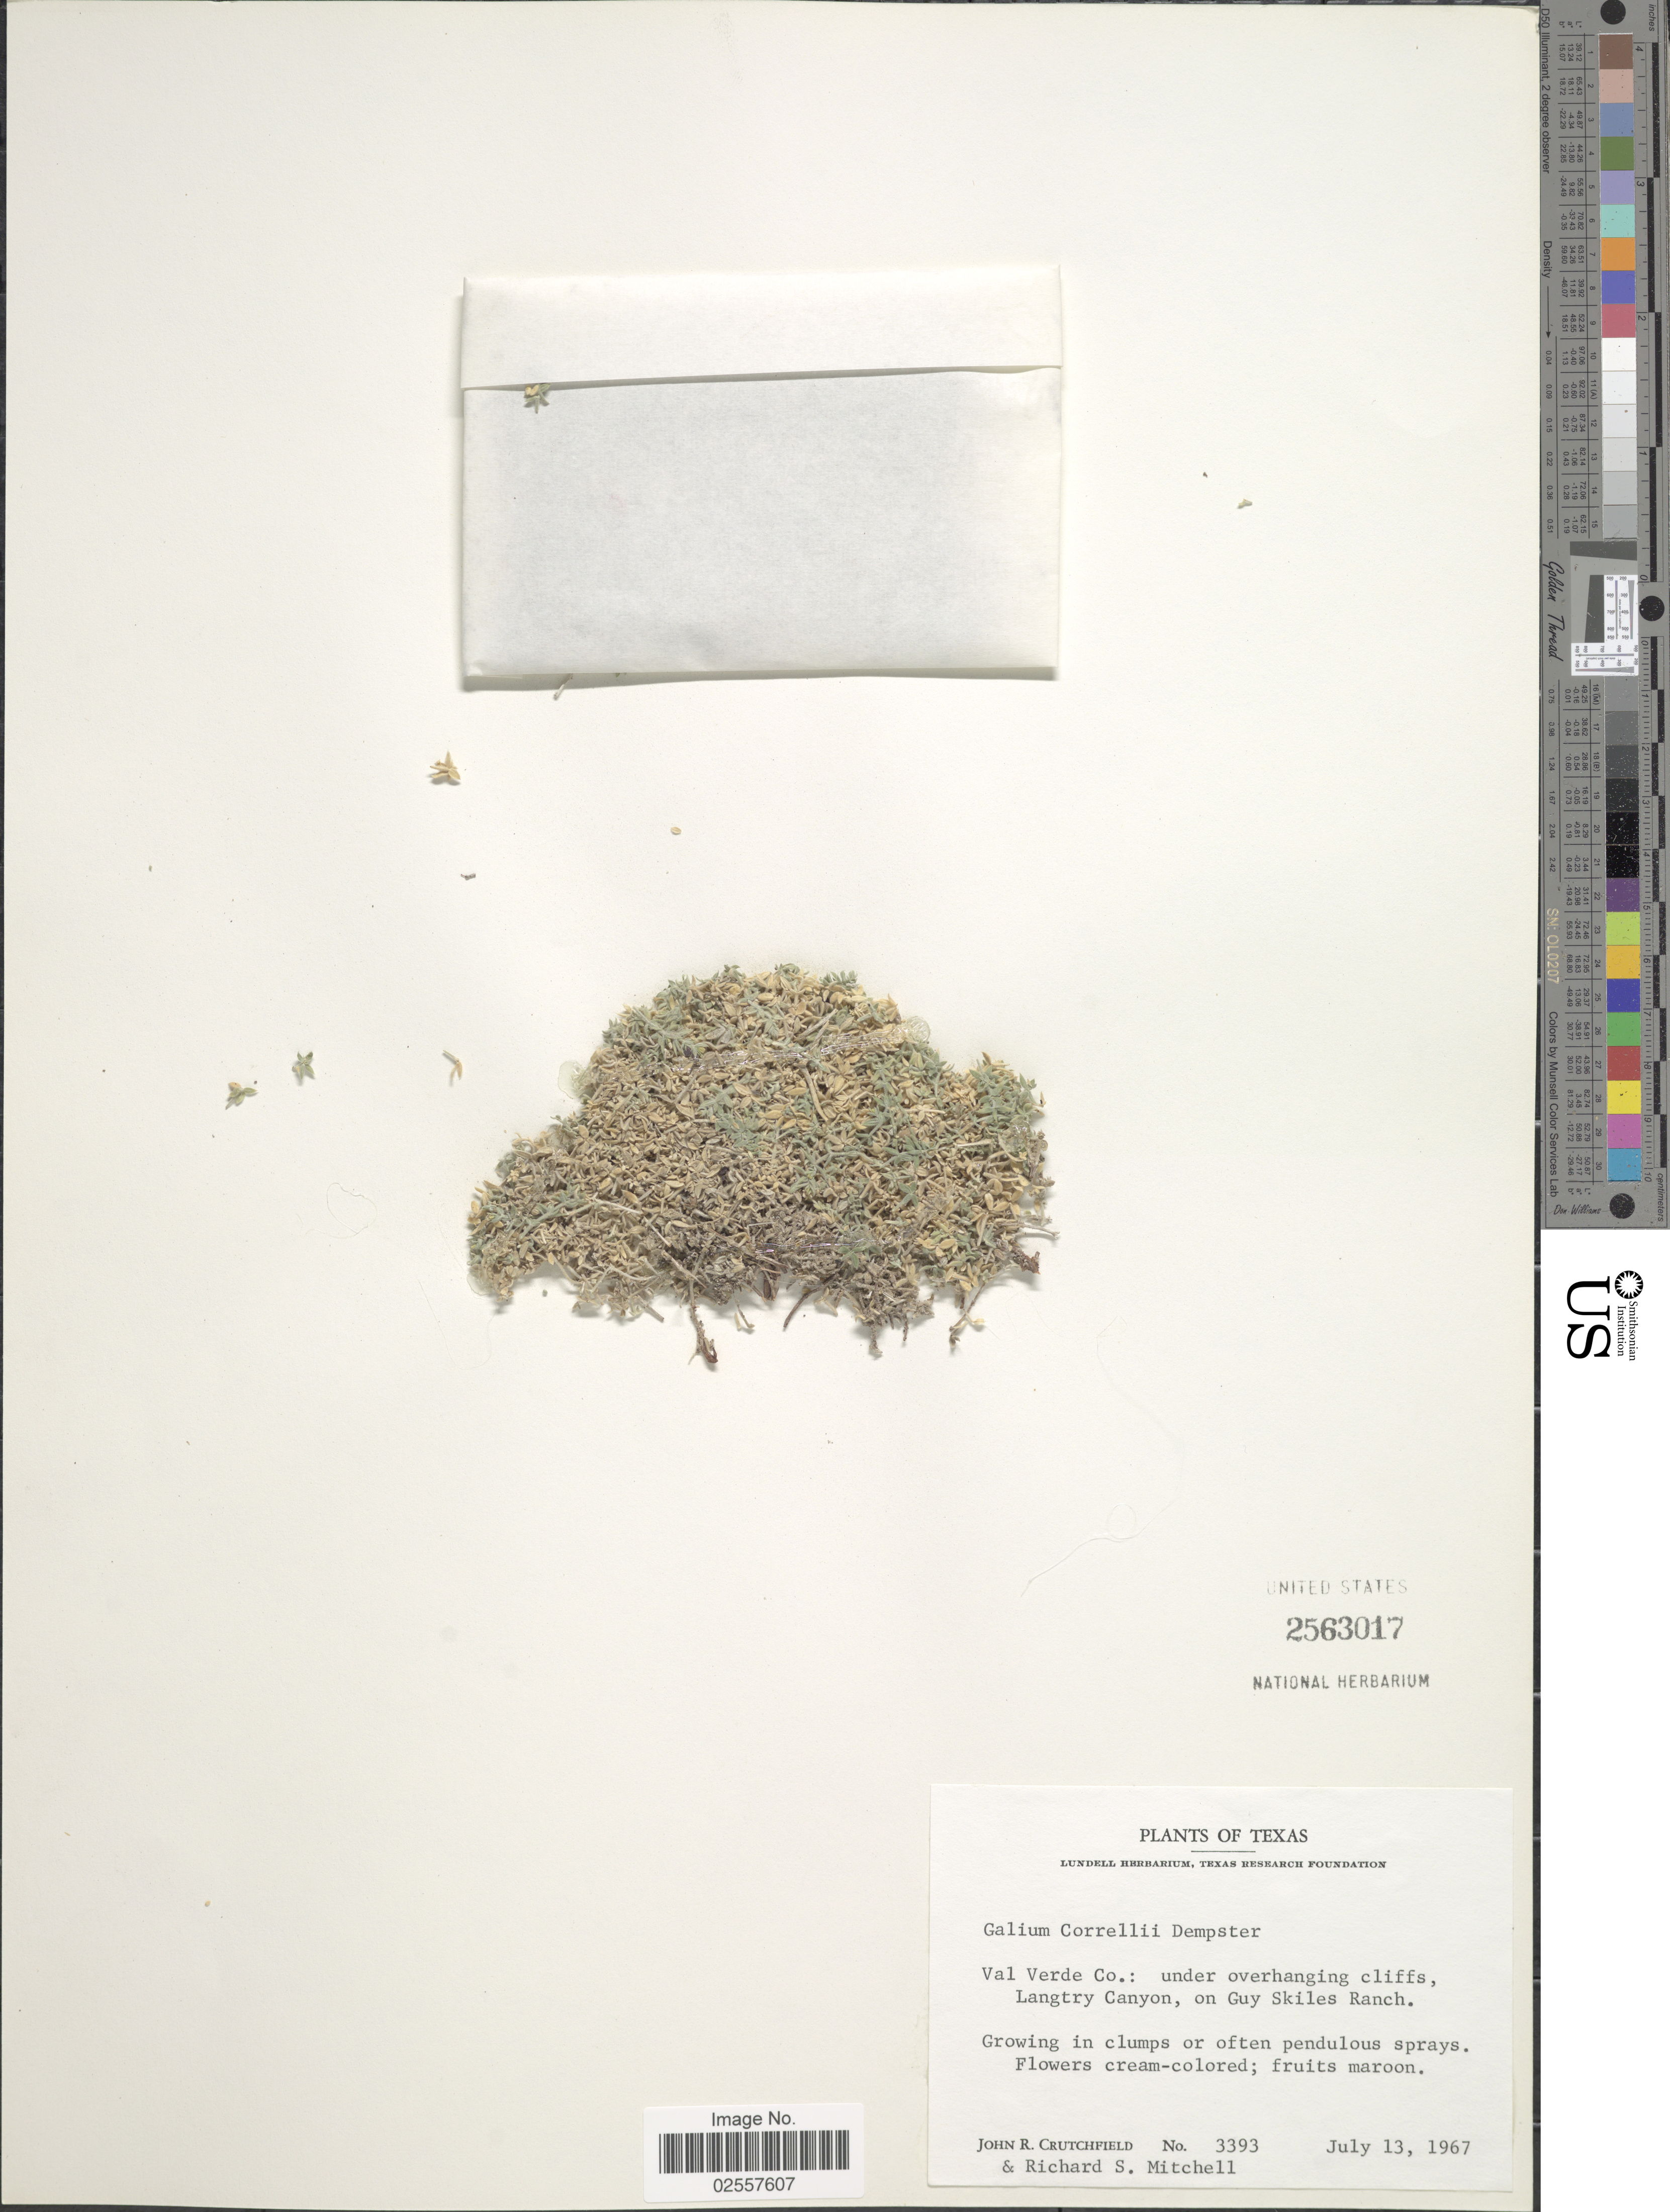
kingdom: Plantae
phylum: Tracheophyta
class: Magnoliopsida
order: Gentianales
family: Rubiaceae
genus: Galium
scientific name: Galium correllii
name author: Dempster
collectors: J. Crutchfield & R. S. Mitchell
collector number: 3393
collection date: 1967-07-13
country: United States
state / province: Texas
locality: Val Verde Co: under overhanging cliffs, Langtry Canyon, on Guy Skiles Ranche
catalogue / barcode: US 2563017